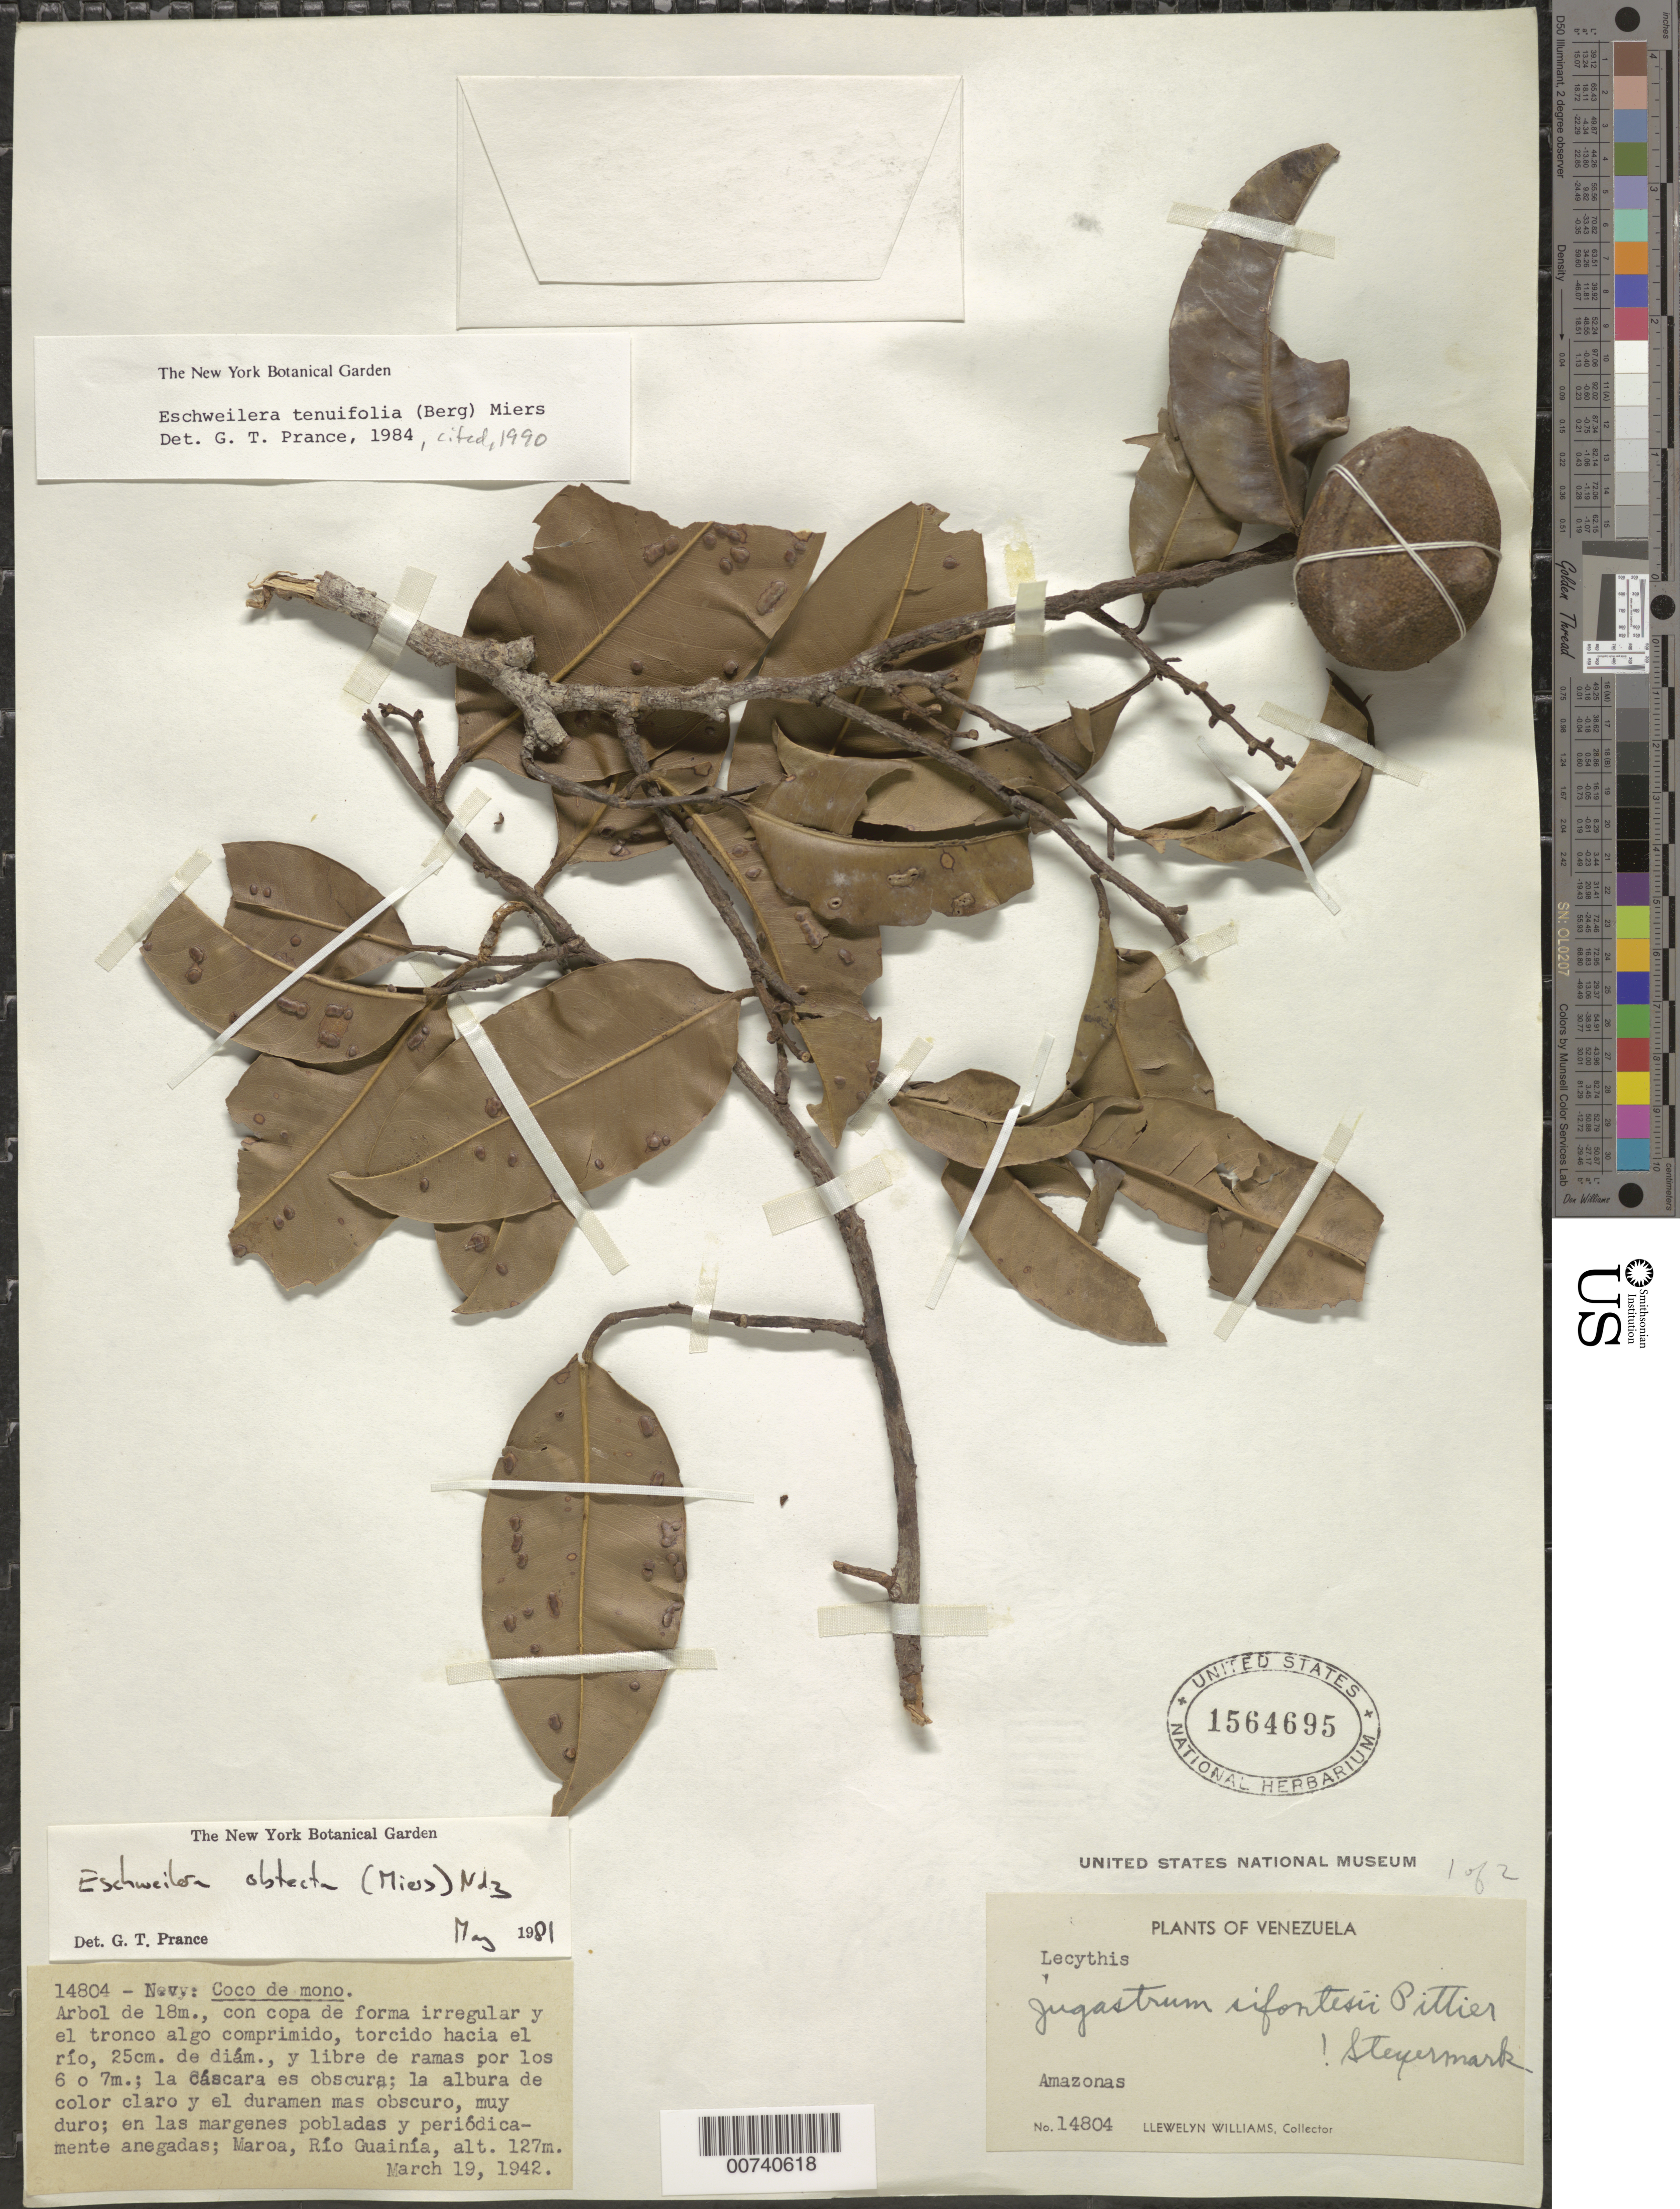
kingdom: Plantae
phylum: Tracheophyta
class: Magnoliopsida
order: Ericales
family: Lecythidaceae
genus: Eschweilera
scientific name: Eschweilera tenuifolia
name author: (O. Berg) Miers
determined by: Prance, G. T.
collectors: Ll. Williams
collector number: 14804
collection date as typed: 19-Mar-42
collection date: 1942-03-19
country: Venezuela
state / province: Amazonas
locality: Maroa, Río Guainía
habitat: Margenes pobladad y periodicamente anegadas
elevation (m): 127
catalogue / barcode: US 1564695